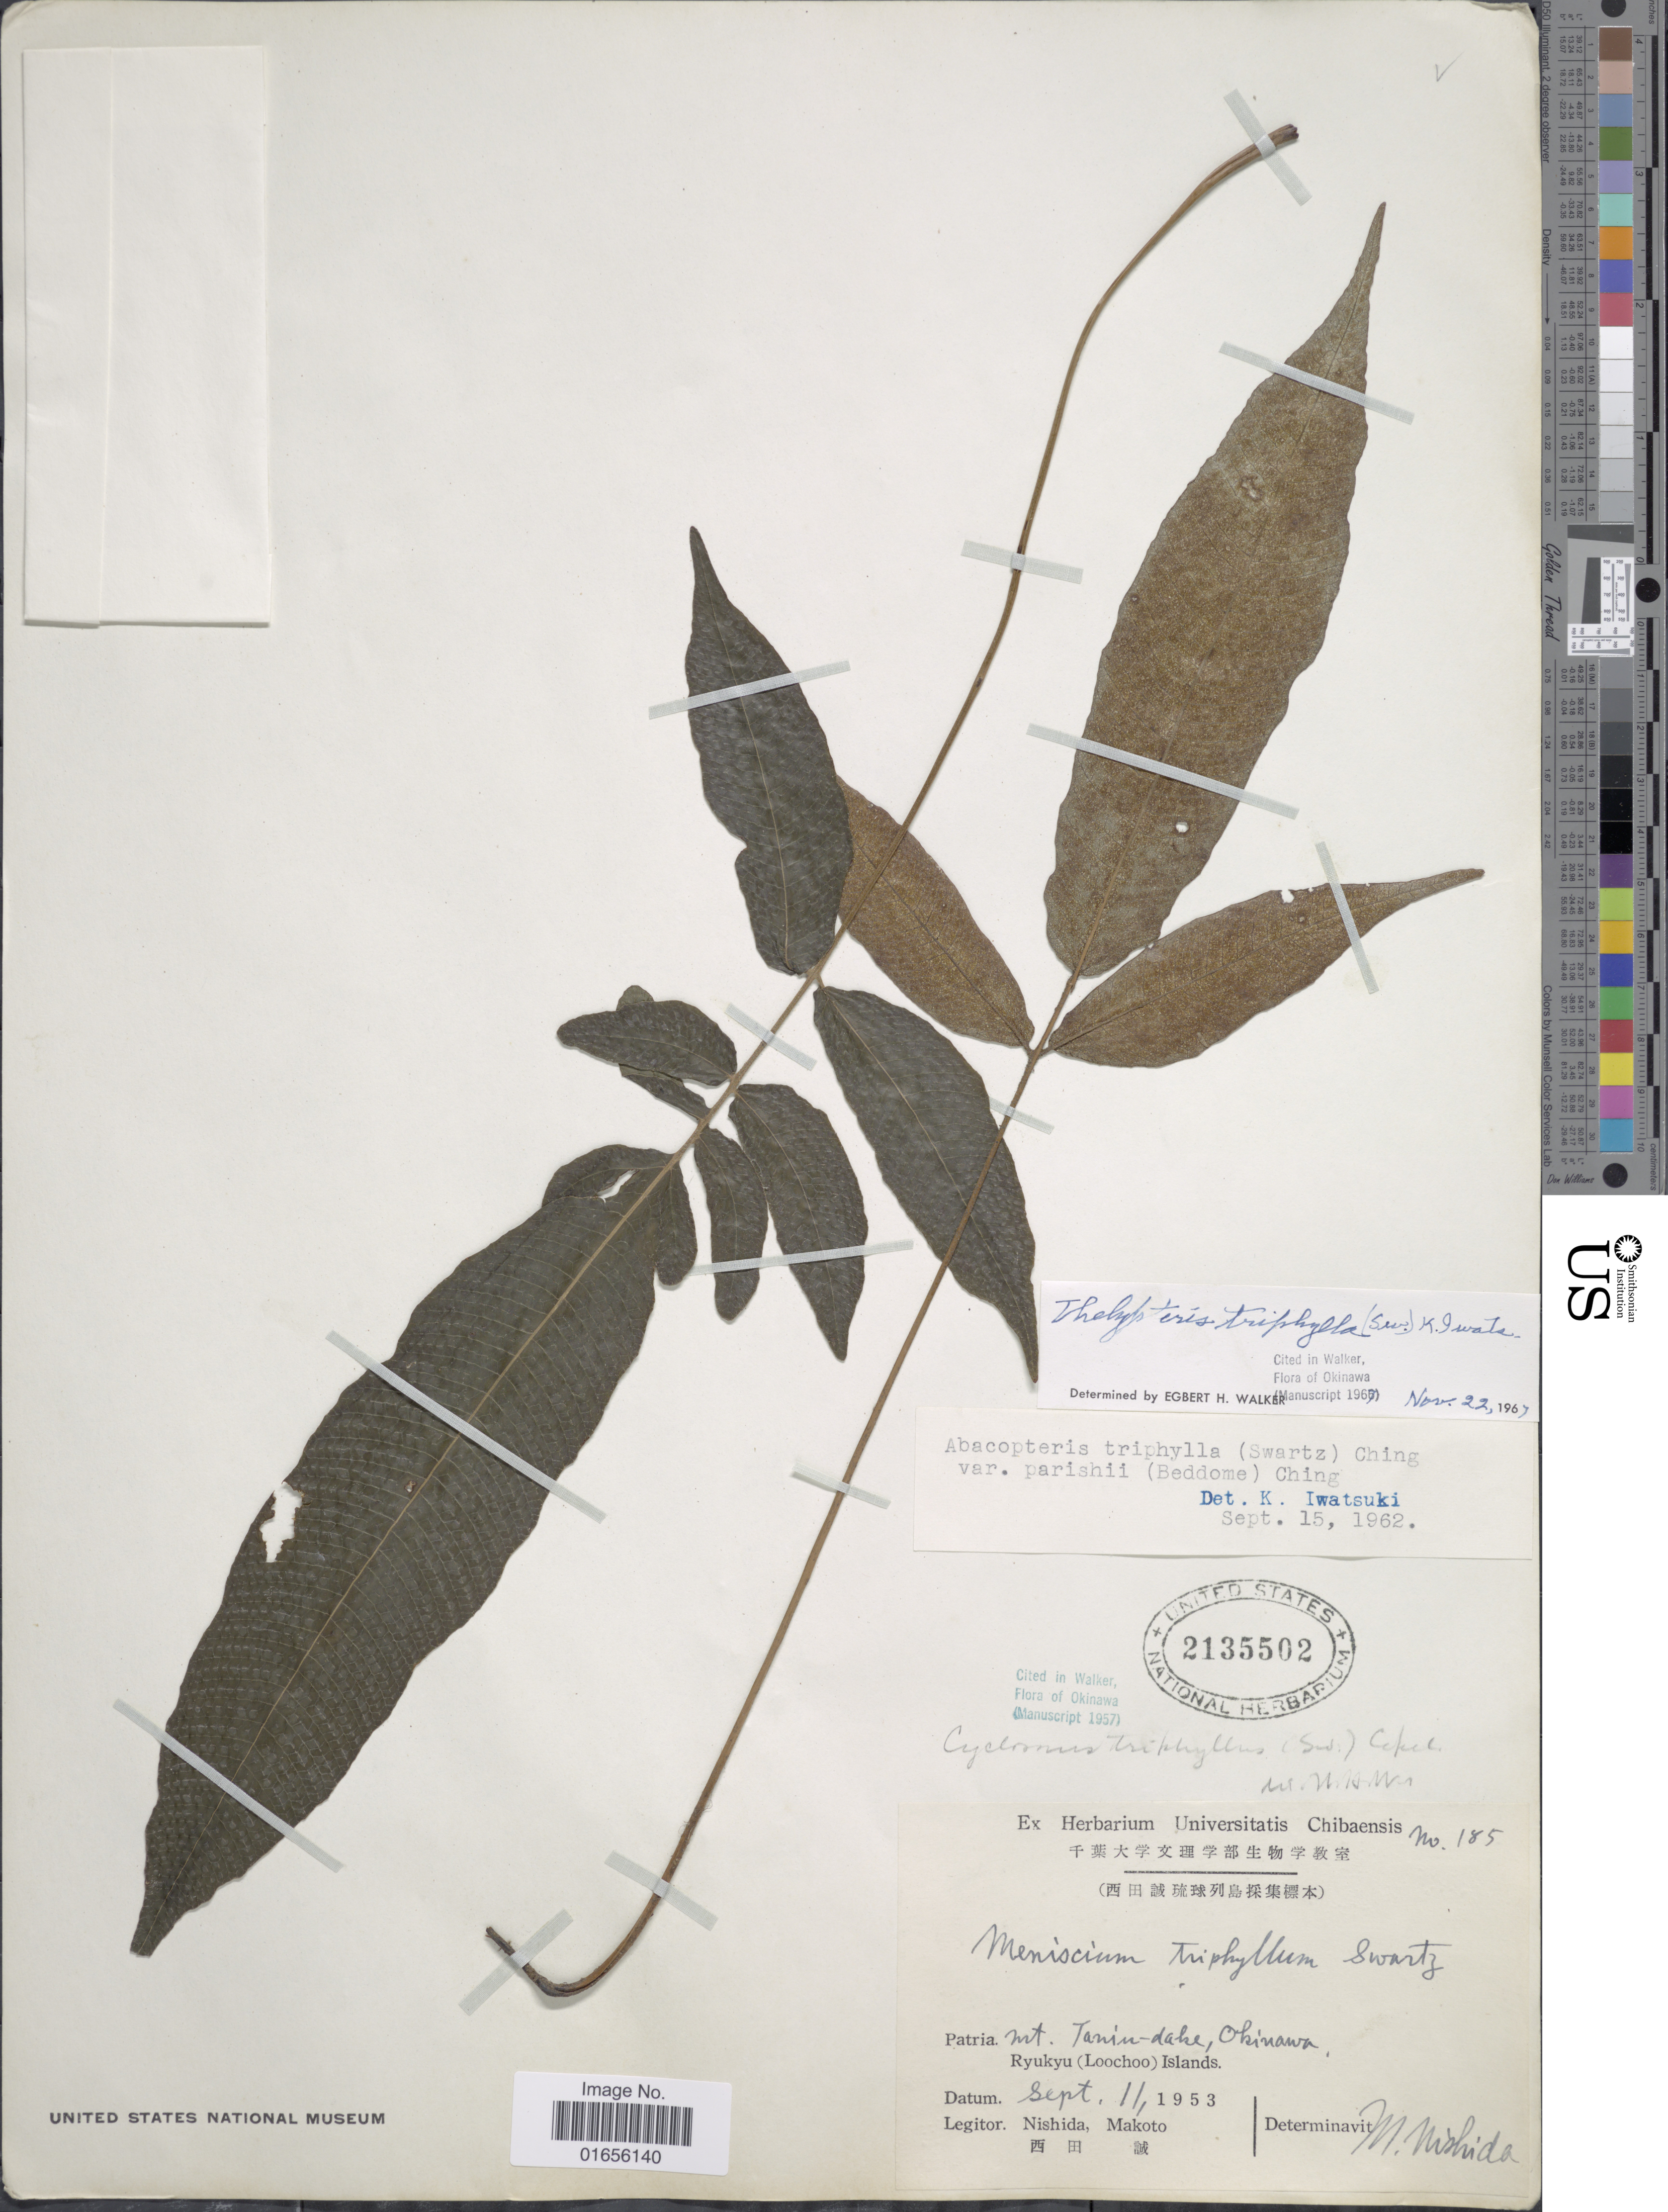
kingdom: Plantae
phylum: Tracheophyta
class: Polypodiopsida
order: Polypodiales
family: Thelypteridaceae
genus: Pronephrium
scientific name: Pronephrium triphyllum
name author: (Sw.) Holttum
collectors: N. Makoto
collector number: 185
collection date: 1953-09-11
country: Japan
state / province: Okinawa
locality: Mt. Tanin-dake, Okinawa, Ryukyu (Loochoo) Islands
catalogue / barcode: US 2135502